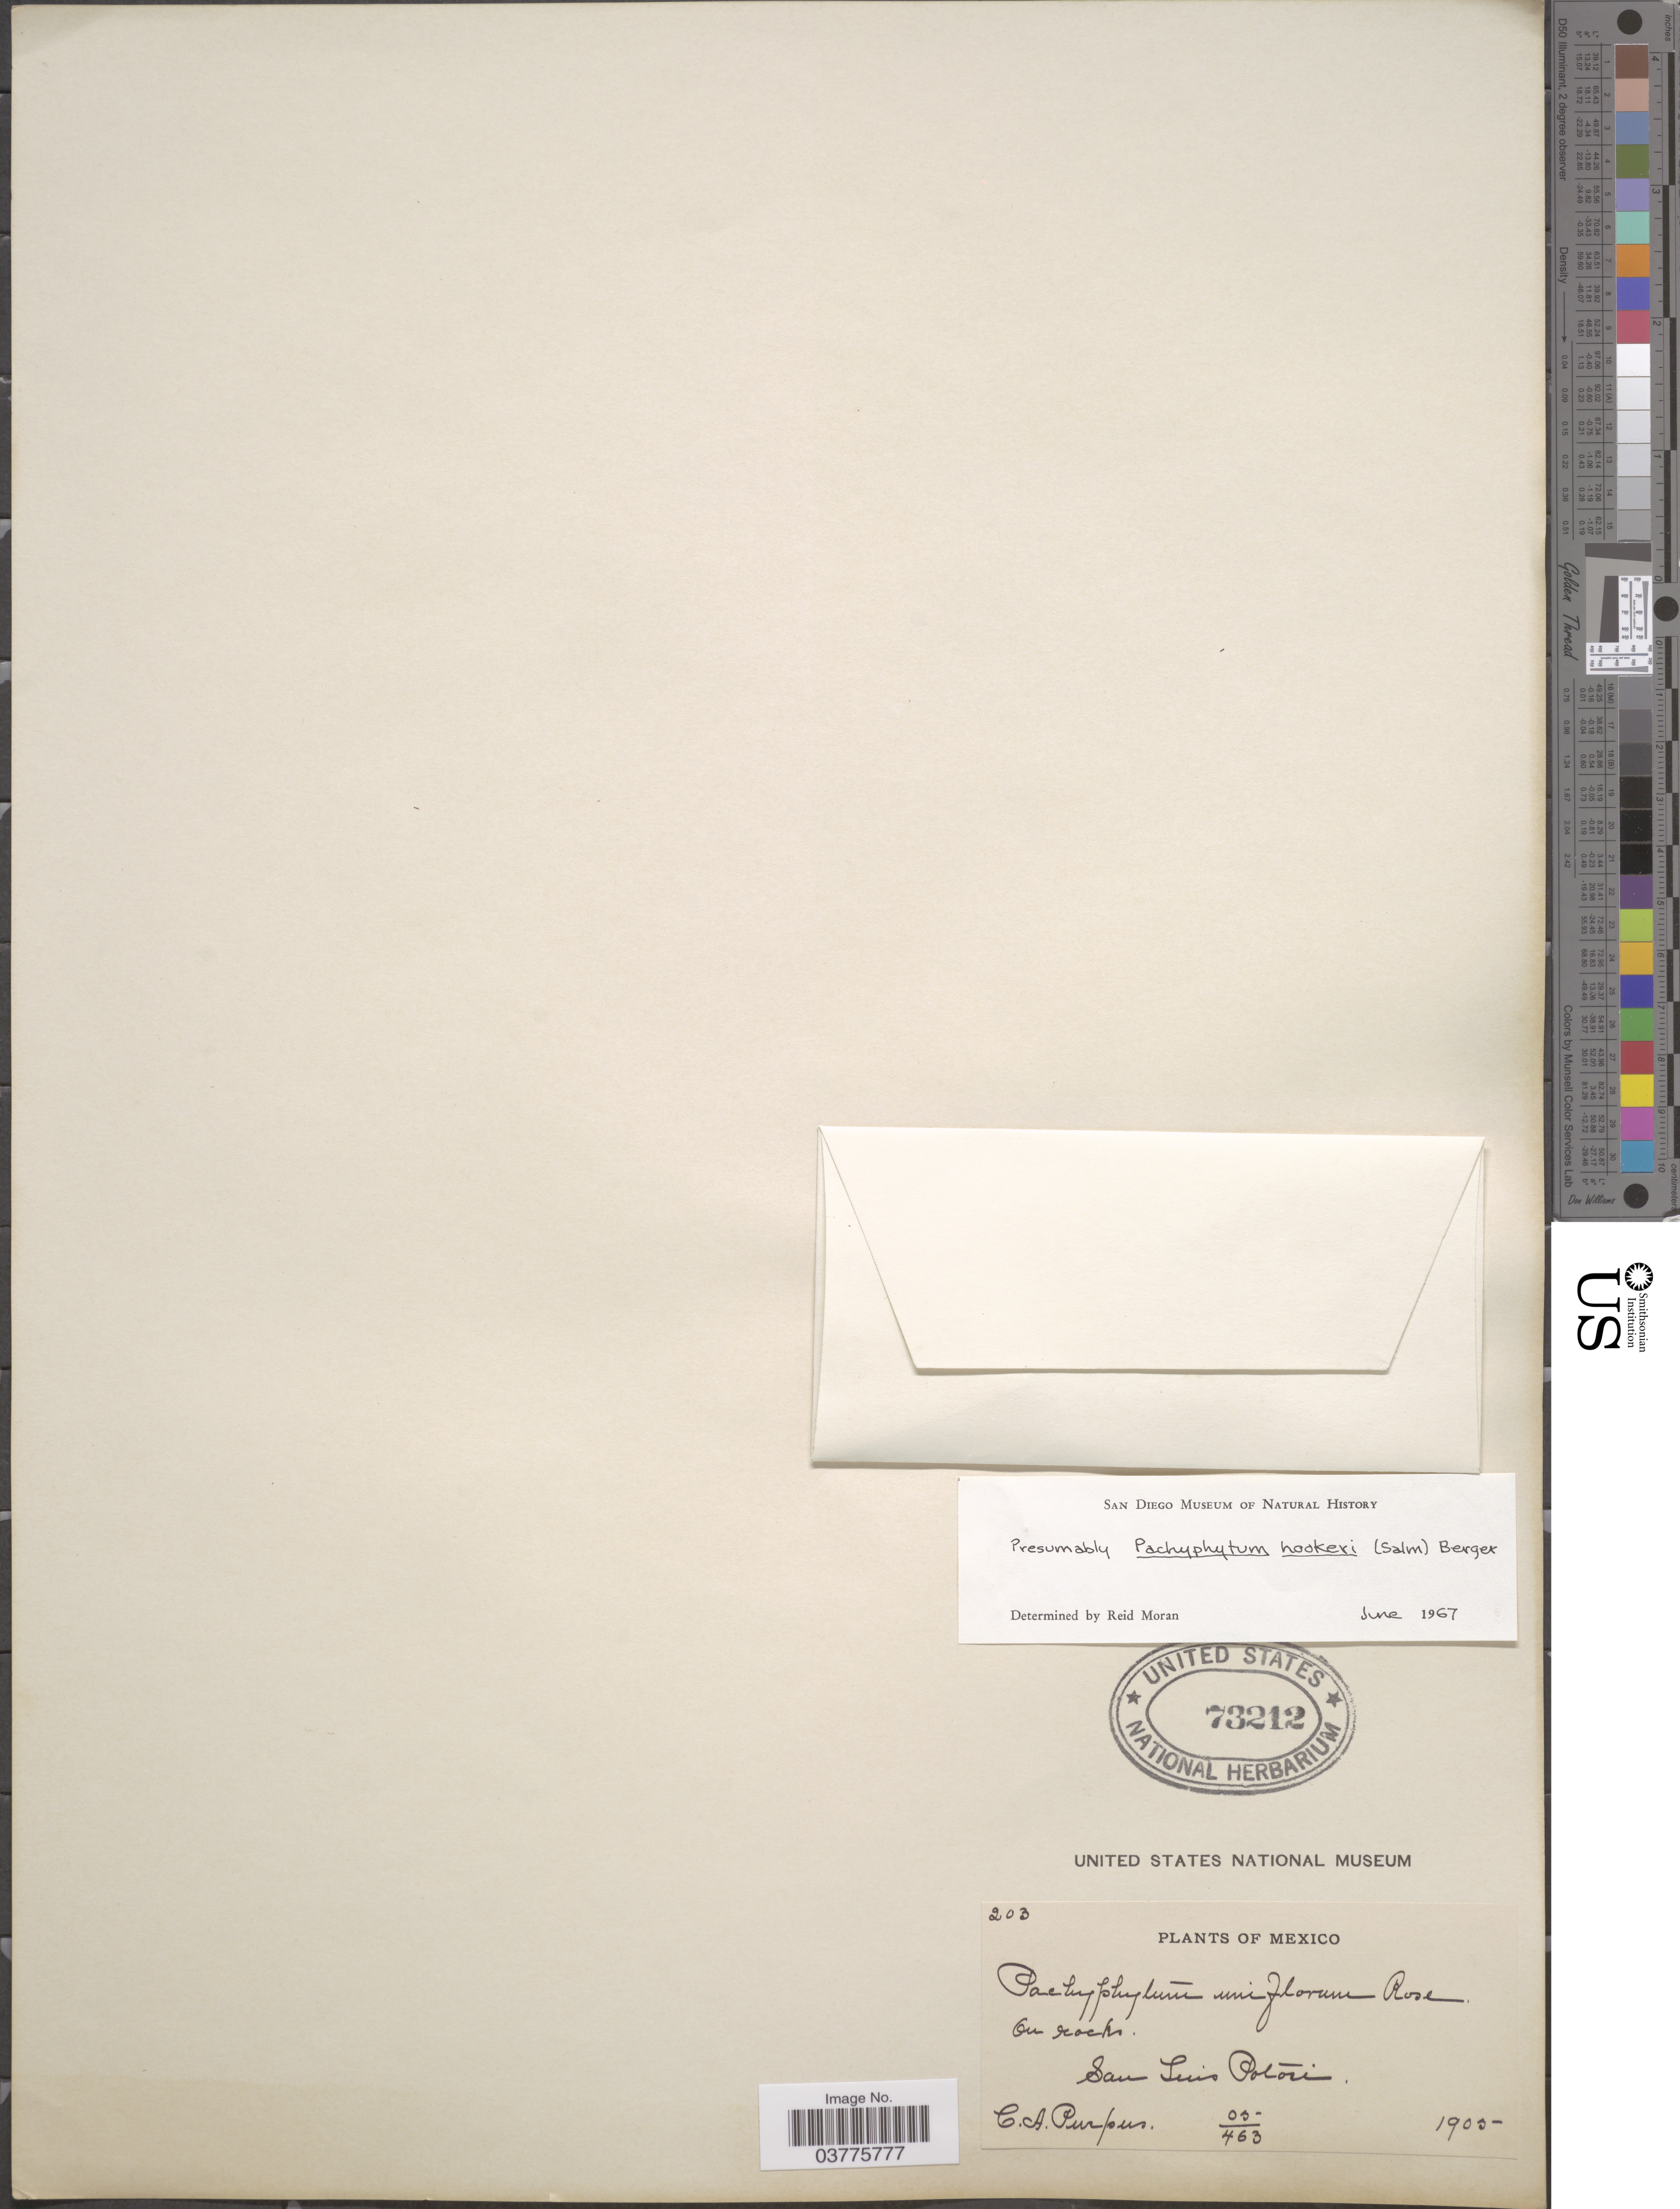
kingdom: Plantae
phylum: Tracheophyta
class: Magnoliopsida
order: Saxifragales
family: Crassulaceae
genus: Pachyphytum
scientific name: Pachyphytum hookeri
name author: (Salm-Dyck) A. Berger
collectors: C. A. Purpus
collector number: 05/463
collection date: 1905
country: Mexico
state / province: San Luis Potosí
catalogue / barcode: US 73212